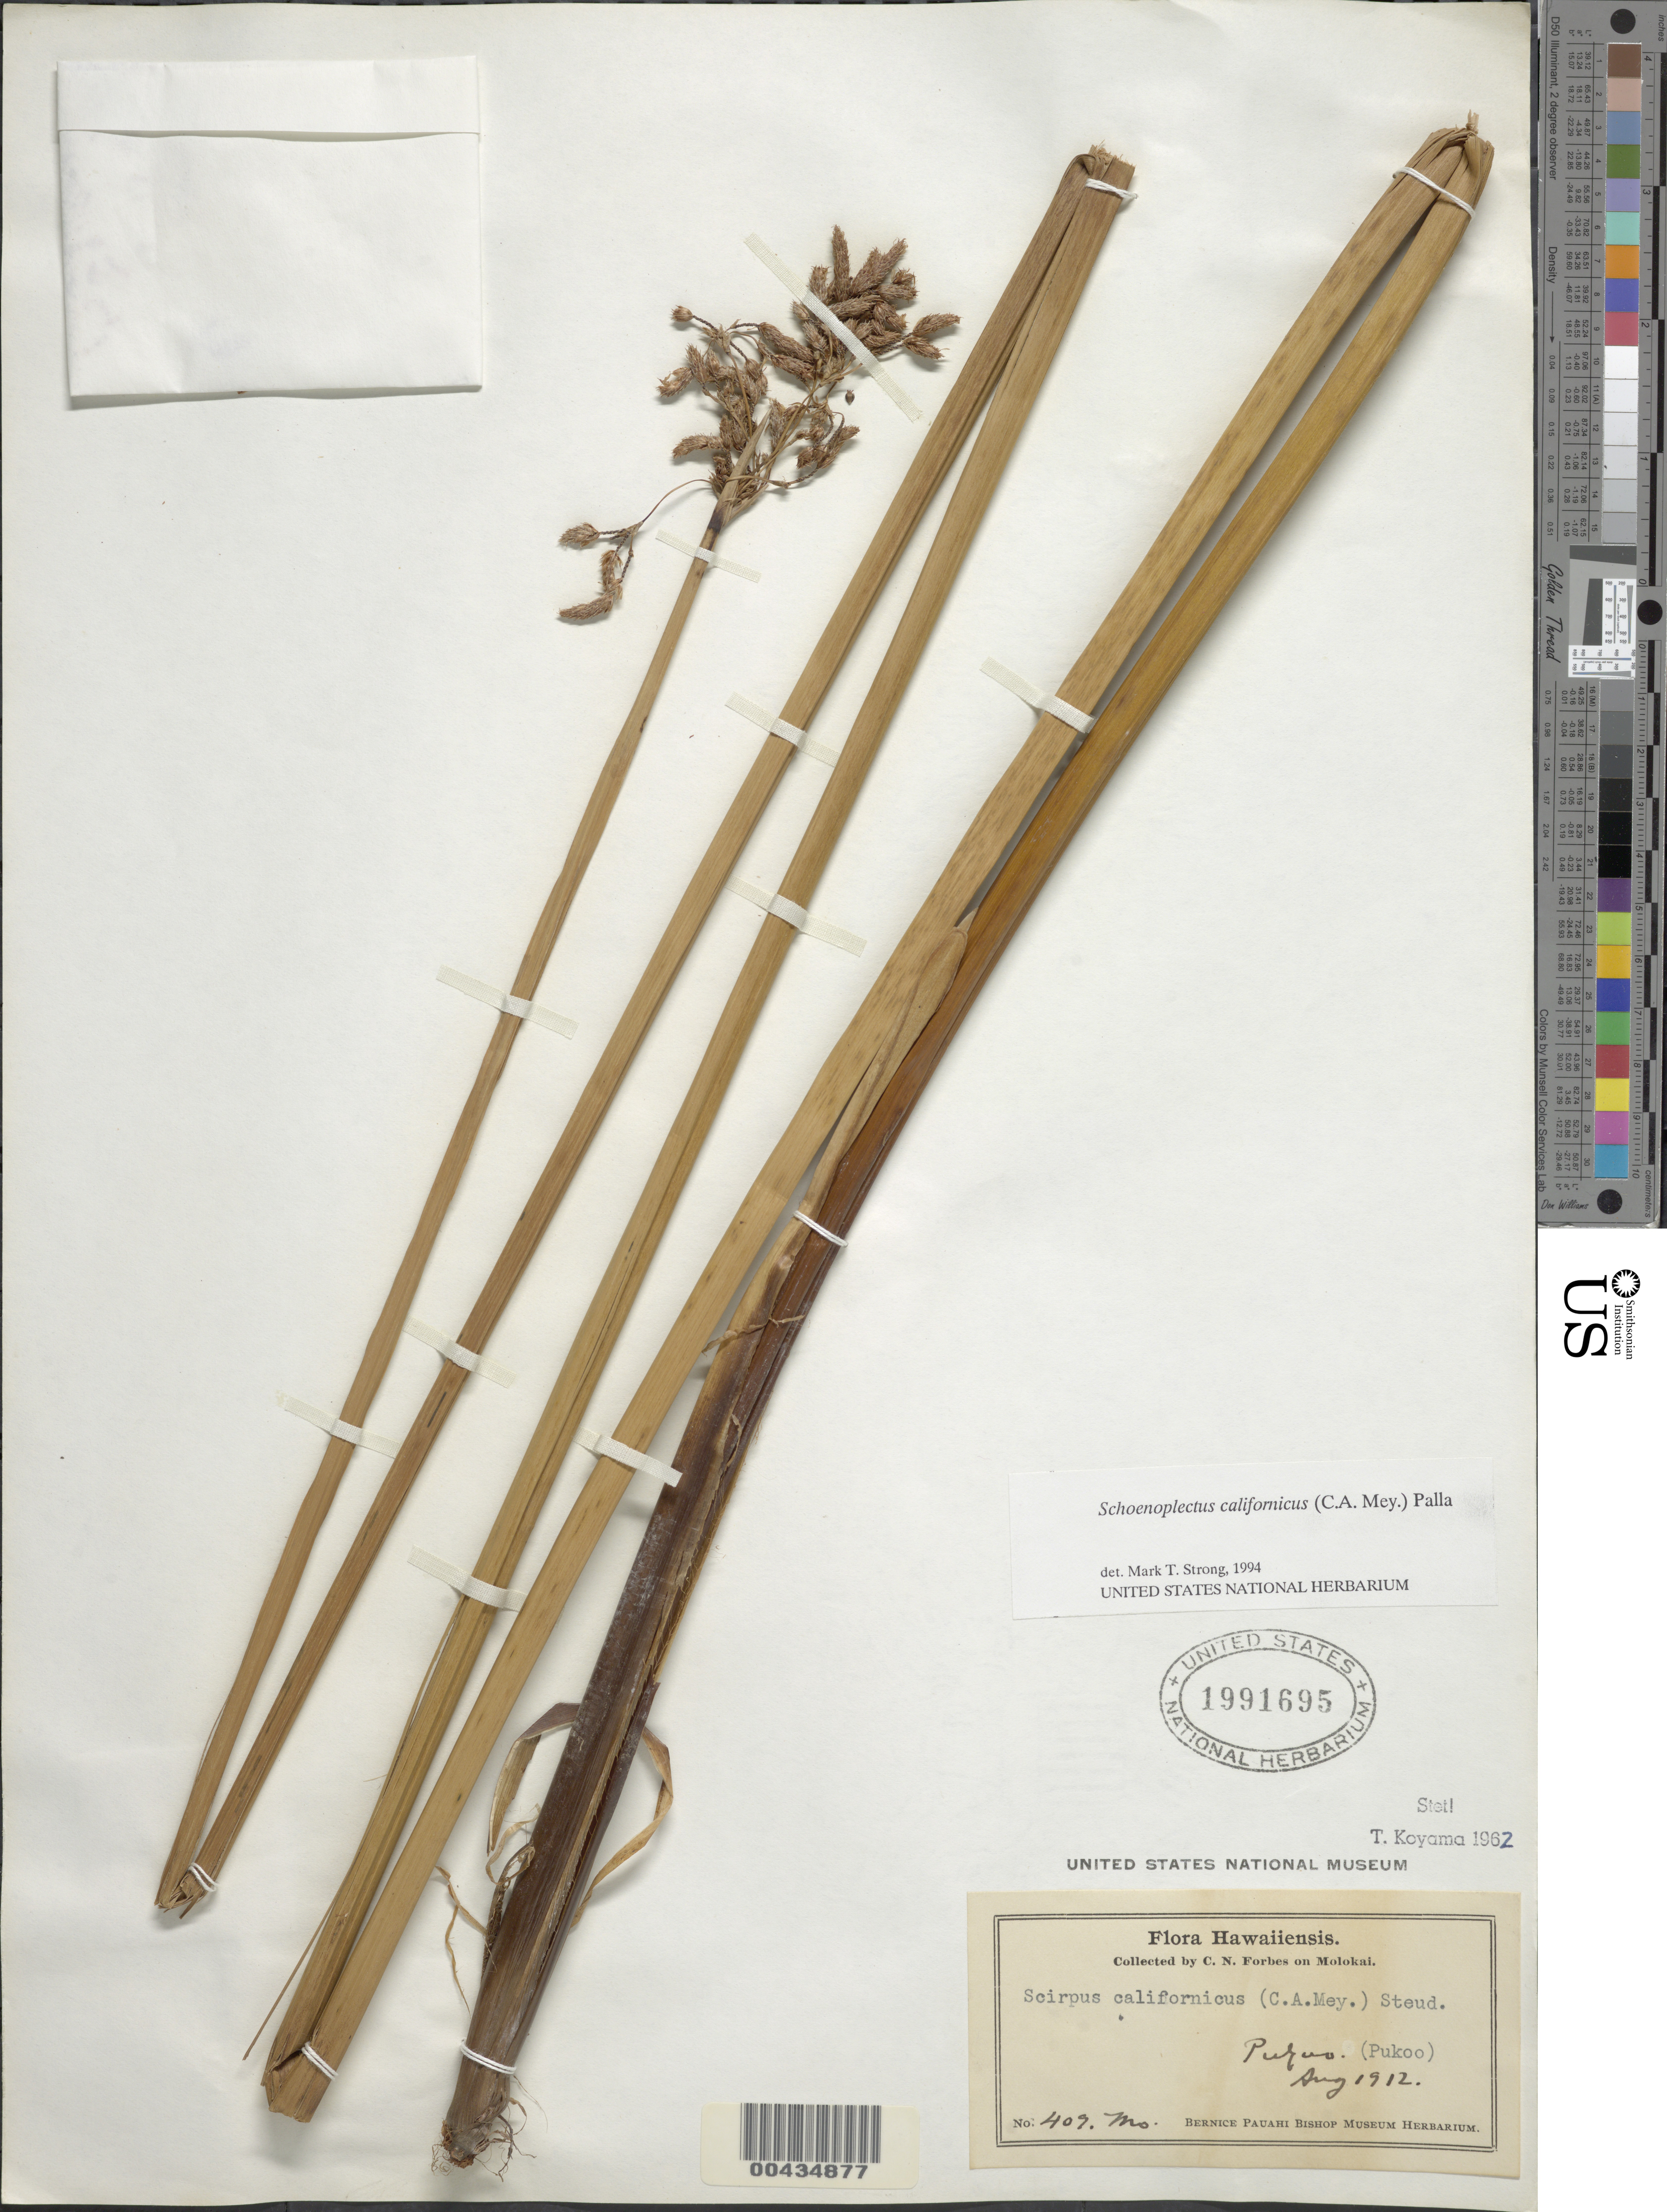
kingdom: Plantae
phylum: Tracheophyta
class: Liliopsida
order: Poales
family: Cyperaceae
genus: Schoenoplectus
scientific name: Schoenoplectus californicus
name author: (C.A. Mey.) Soják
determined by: Strong, M. T., (US), Smithsonian Institution - National Museum of Natural History (UNITED STATES)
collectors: C. N. Forbes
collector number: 409.Mo.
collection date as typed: Aug 1912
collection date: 1912-08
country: United States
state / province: Hawaii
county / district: Maui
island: Moloka'i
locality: Pukoo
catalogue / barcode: US 1991695